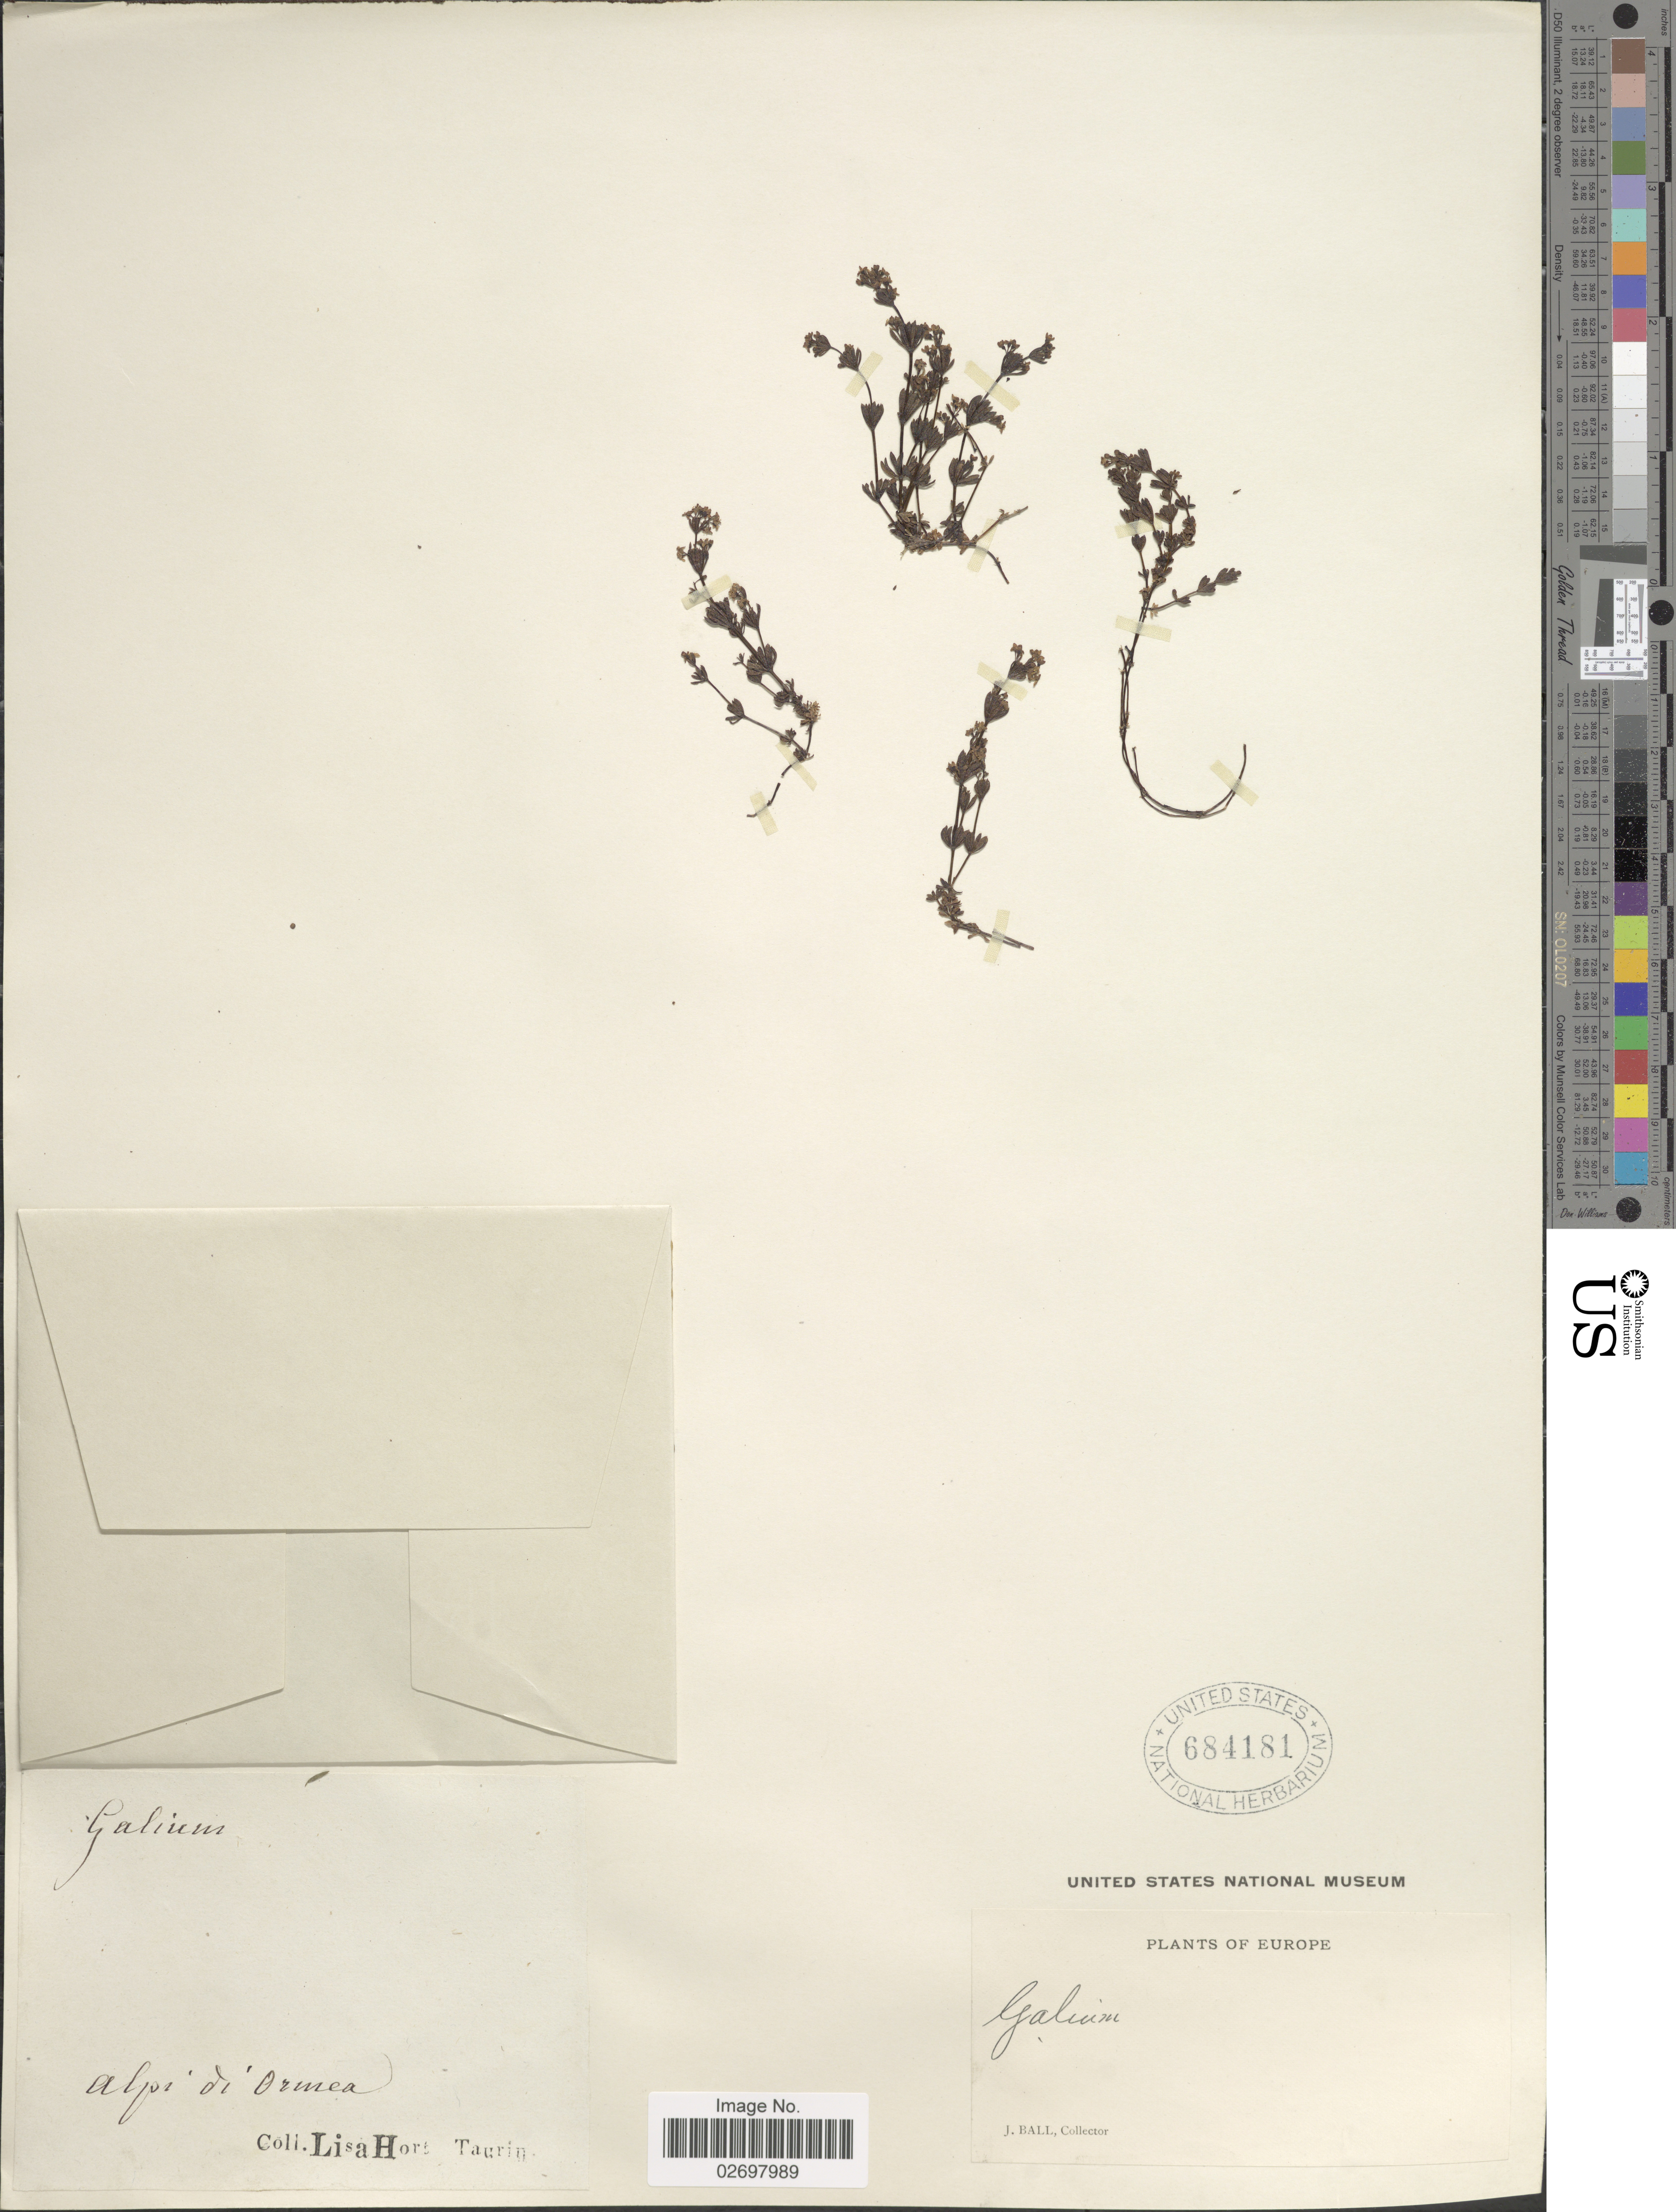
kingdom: Plantae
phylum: Tracheophyta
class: Magnoliopsida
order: Gentianales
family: Rubiaceae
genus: Galium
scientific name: Galium sp.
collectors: J. Ball & L. Hort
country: Italy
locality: Alpi di Ormea, Europe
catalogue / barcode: US 684181